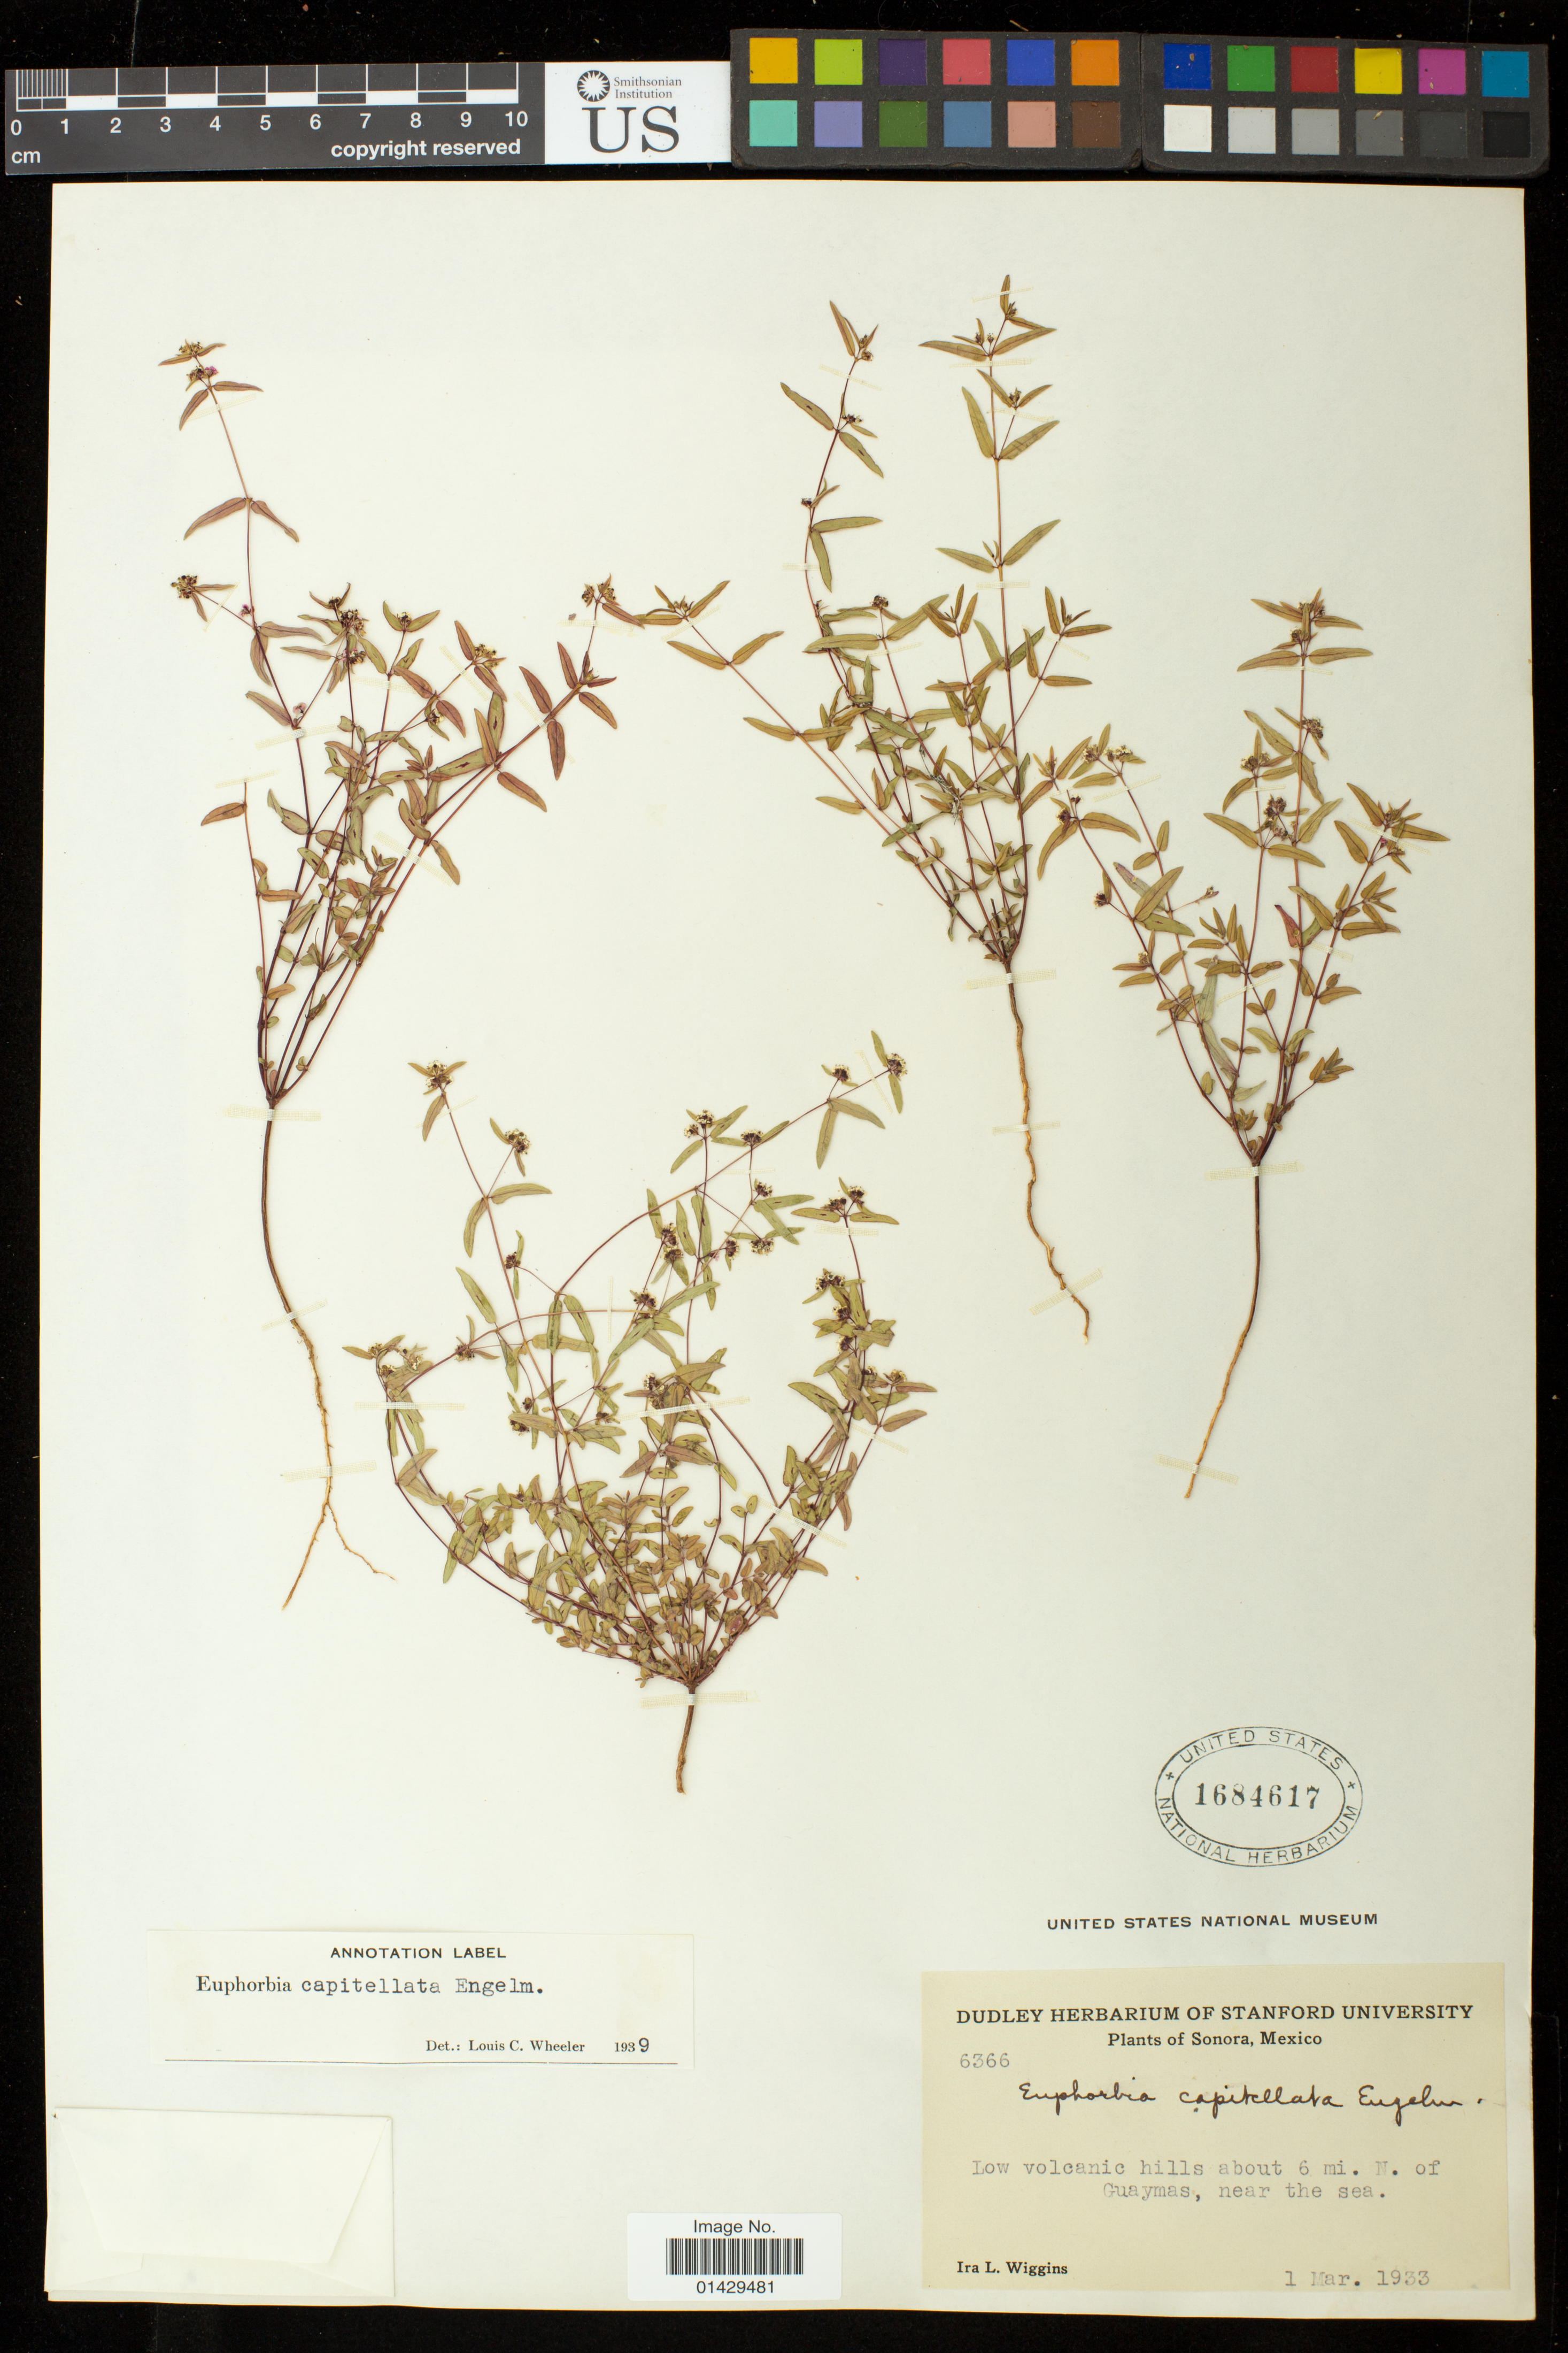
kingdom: Plantae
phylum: Tracheophyta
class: Magnoliopsida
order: Malpighiales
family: Euphorbiaceae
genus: Euphorbia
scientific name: Euphorbia capitellata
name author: Engelm. in Emory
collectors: I. L. Wiggins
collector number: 6366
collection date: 1933-03-01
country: Mexico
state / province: Sonora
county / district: Guaymas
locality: Low volcanic hills about 6 mi. N. of Guaymas, near the sea.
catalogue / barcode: US 1684617